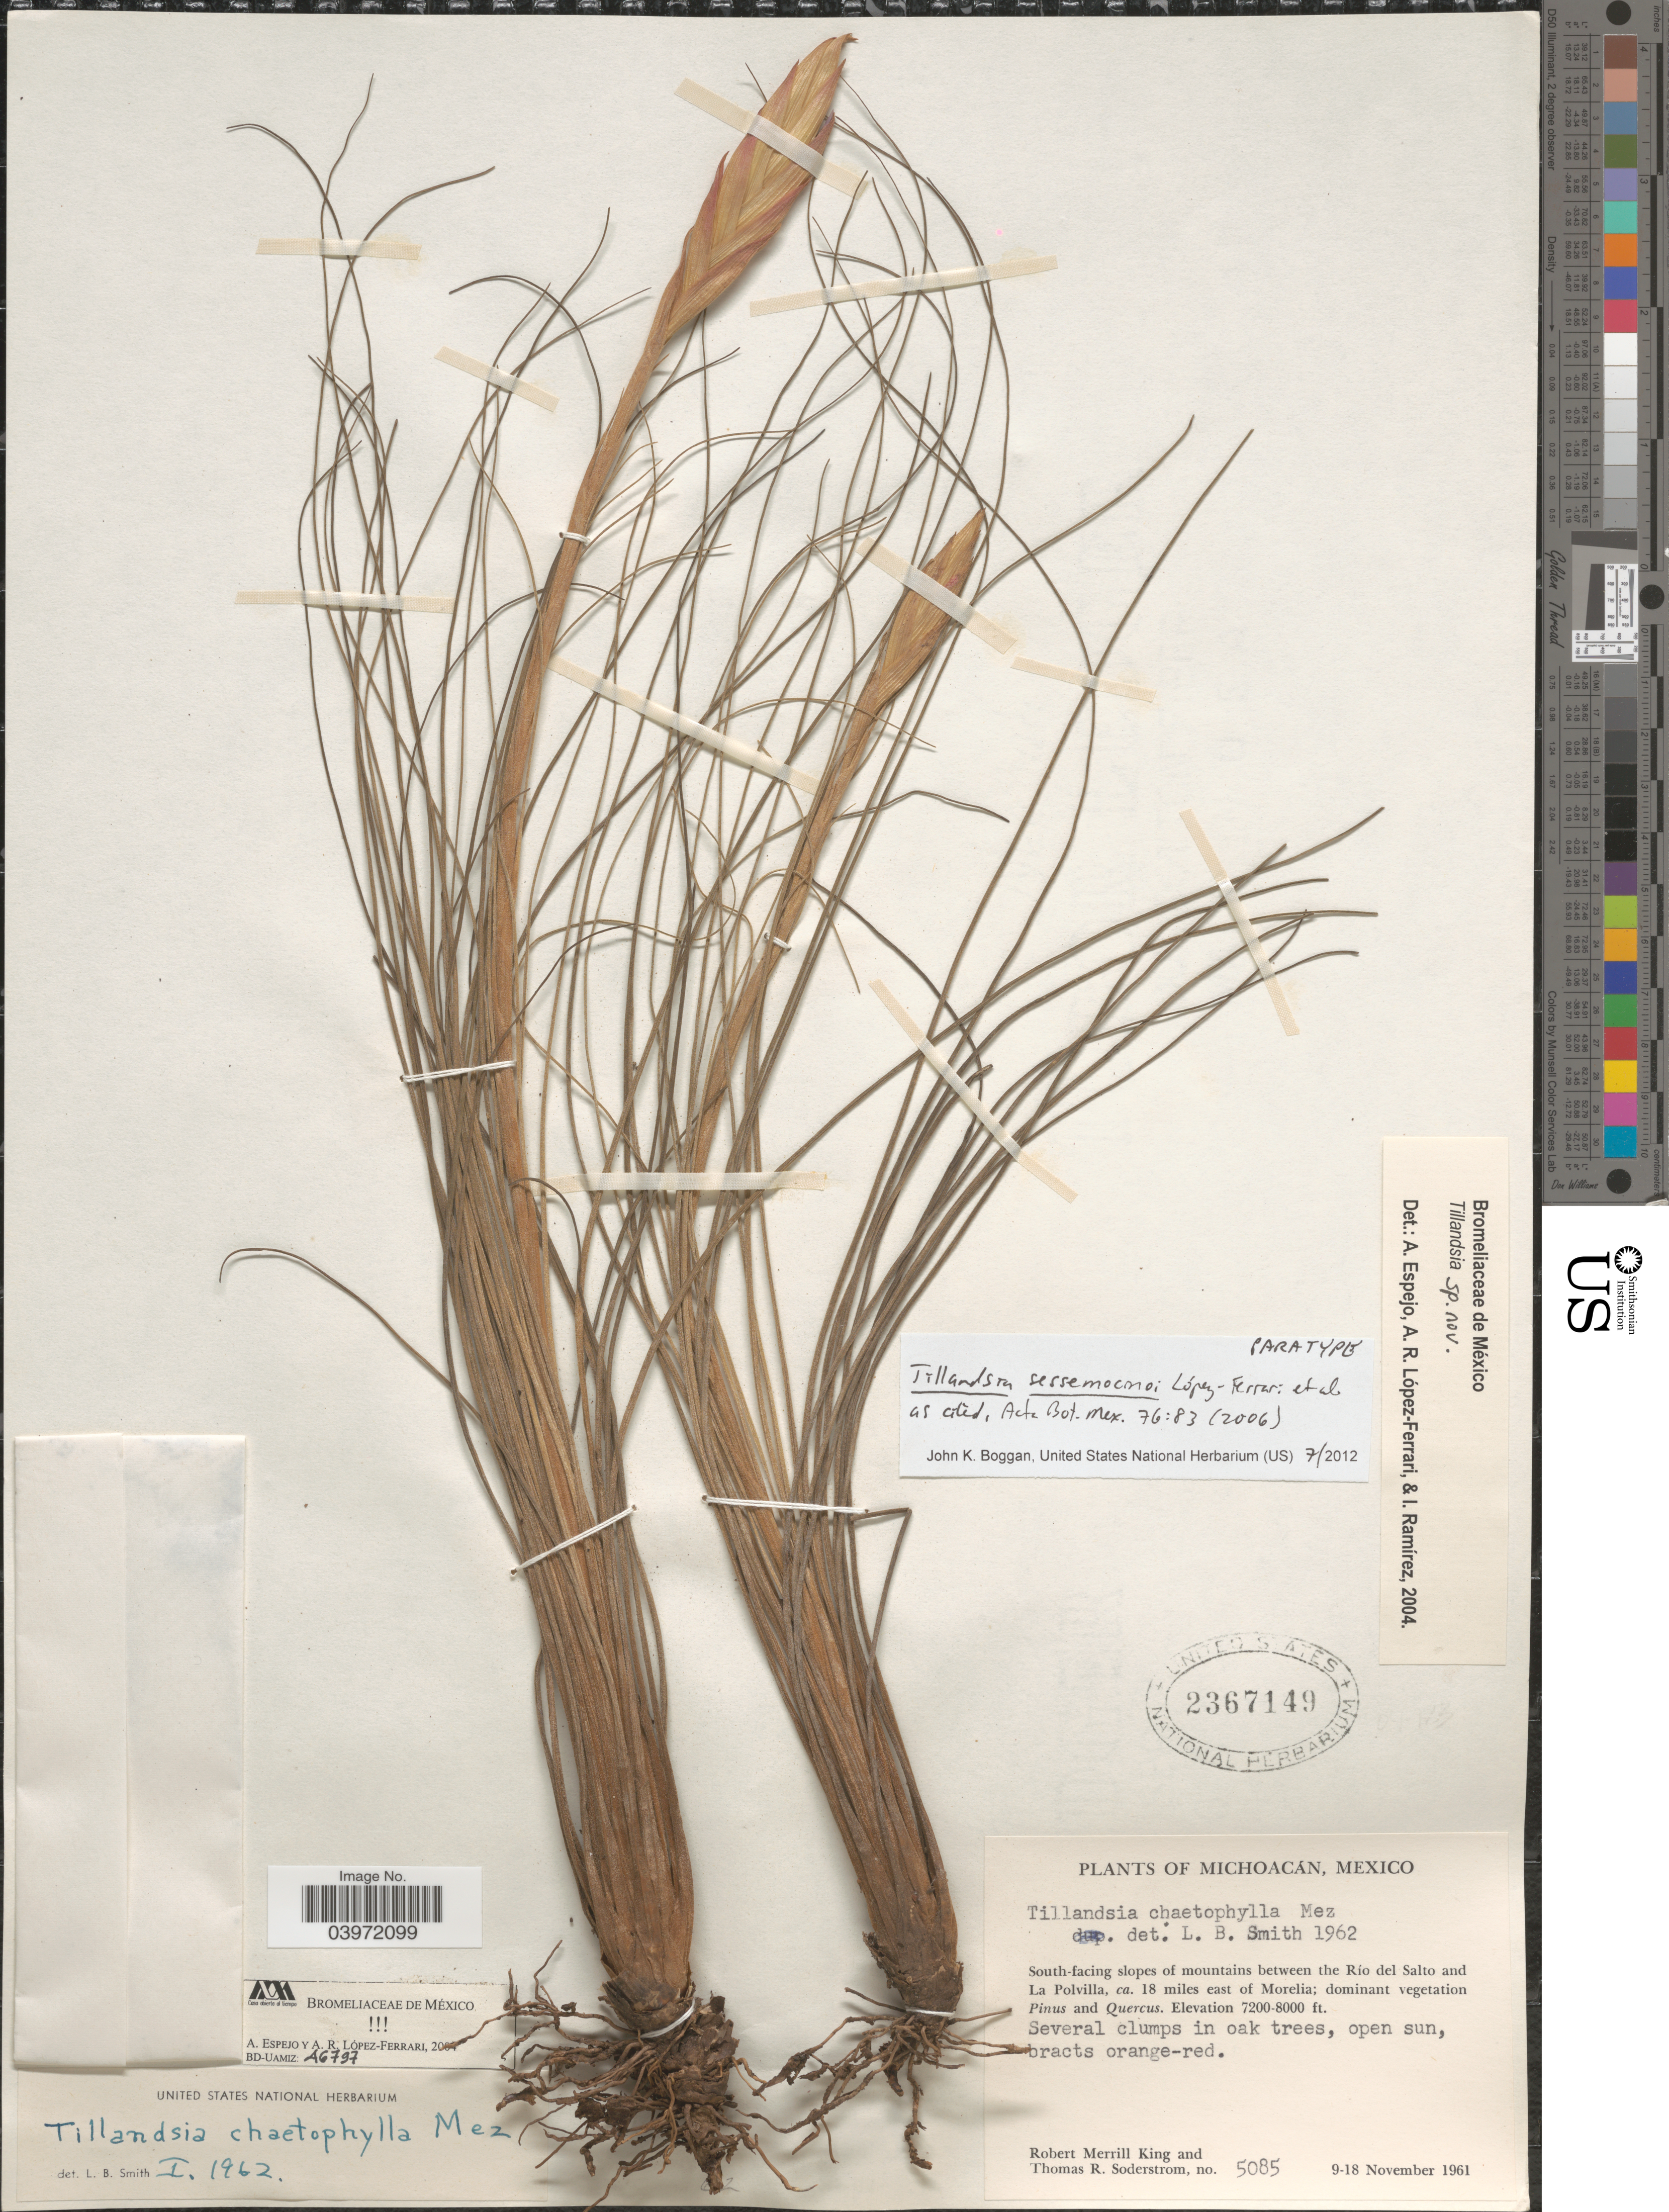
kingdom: Plantae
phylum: Tracheophyta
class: Liliopsida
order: Poales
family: Bromeliaceae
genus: Tillandsia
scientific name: Tillandsia sessemocinoi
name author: López-Ferr. et al.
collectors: R. M. King & T. R. Soderstrom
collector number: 5085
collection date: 1961-11-09/1961-11-18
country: Mexico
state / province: Michoacán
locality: South-facing slopes of mountains between the Río del Salto and La Polvilla, ca. 18 miles east of Morelia.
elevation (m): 2195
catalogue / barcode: US 2367149